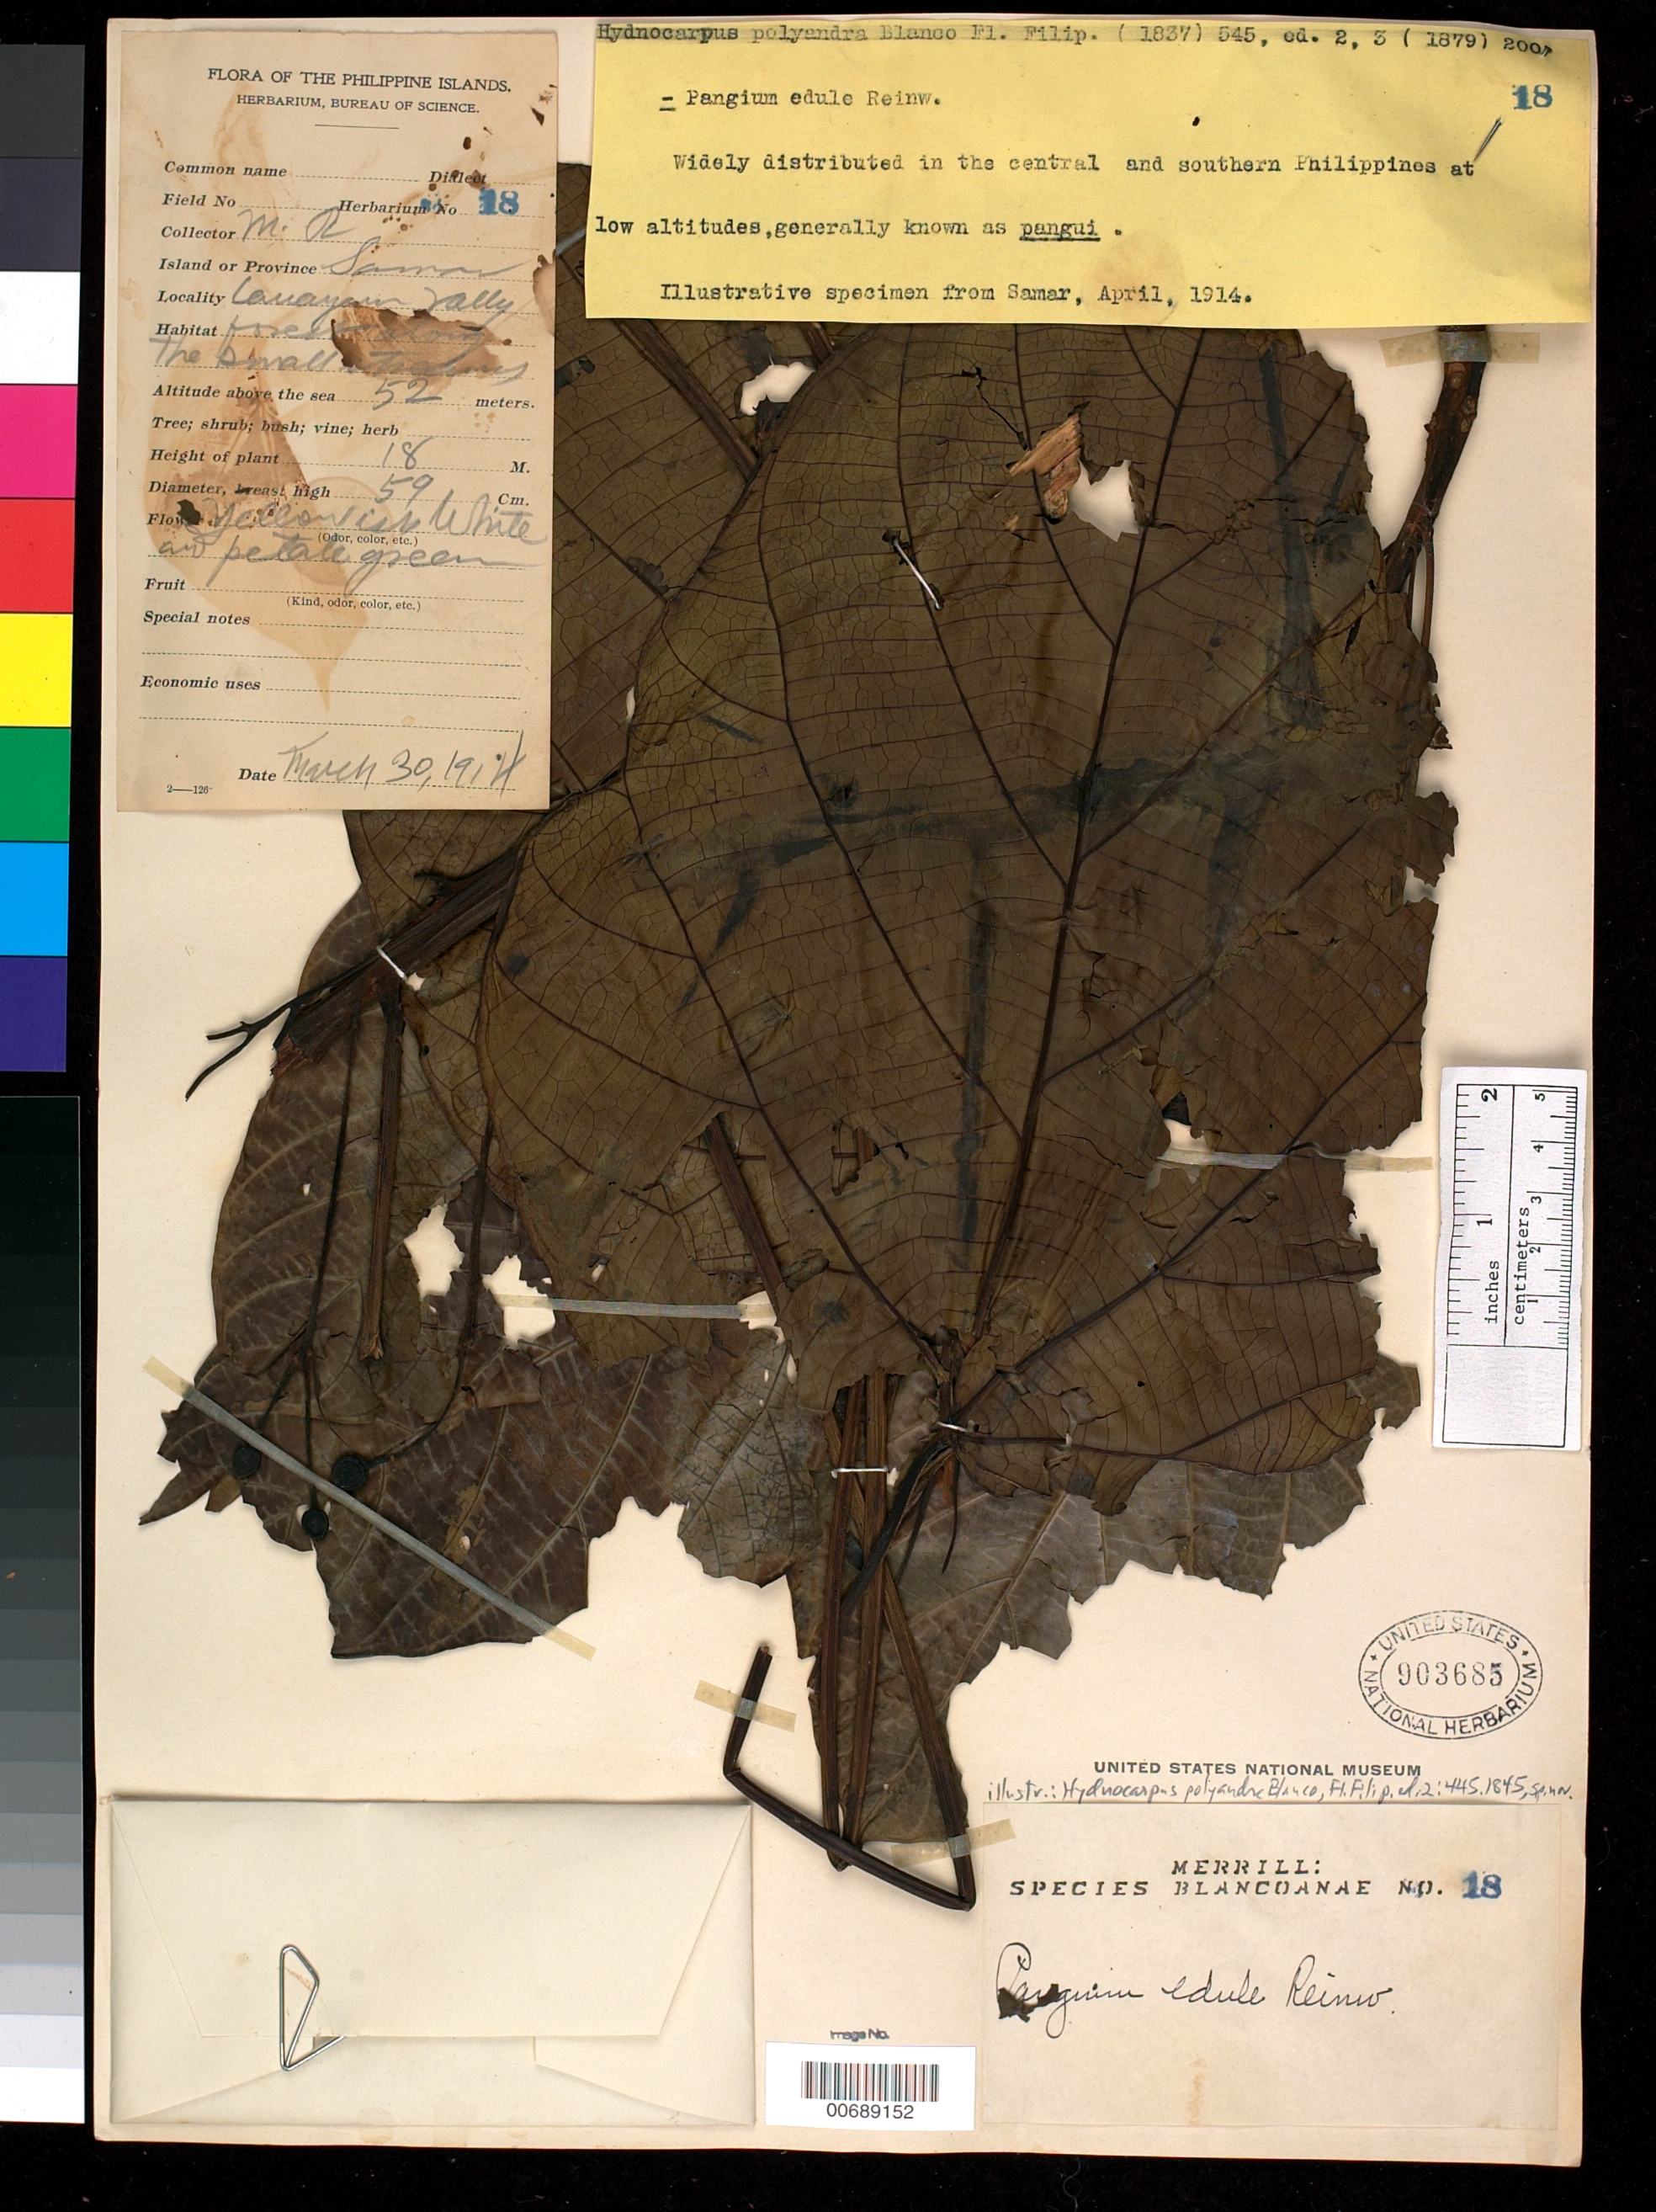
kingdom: Plantae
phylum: Tracheophyta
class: Magnoliopsida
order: Malpighiales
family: Achariaceae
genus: Pangium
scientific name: Pangium edule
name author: Reinw.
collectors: M. Ramos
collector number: Sp. Blancoan. 0018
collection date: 1914-03-30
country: Philippines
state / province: Eastern Visayas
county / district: Eastern Samar / Northern Samar / Western Samar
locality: Lanayan Valley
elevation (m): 52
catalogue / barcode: US 903685